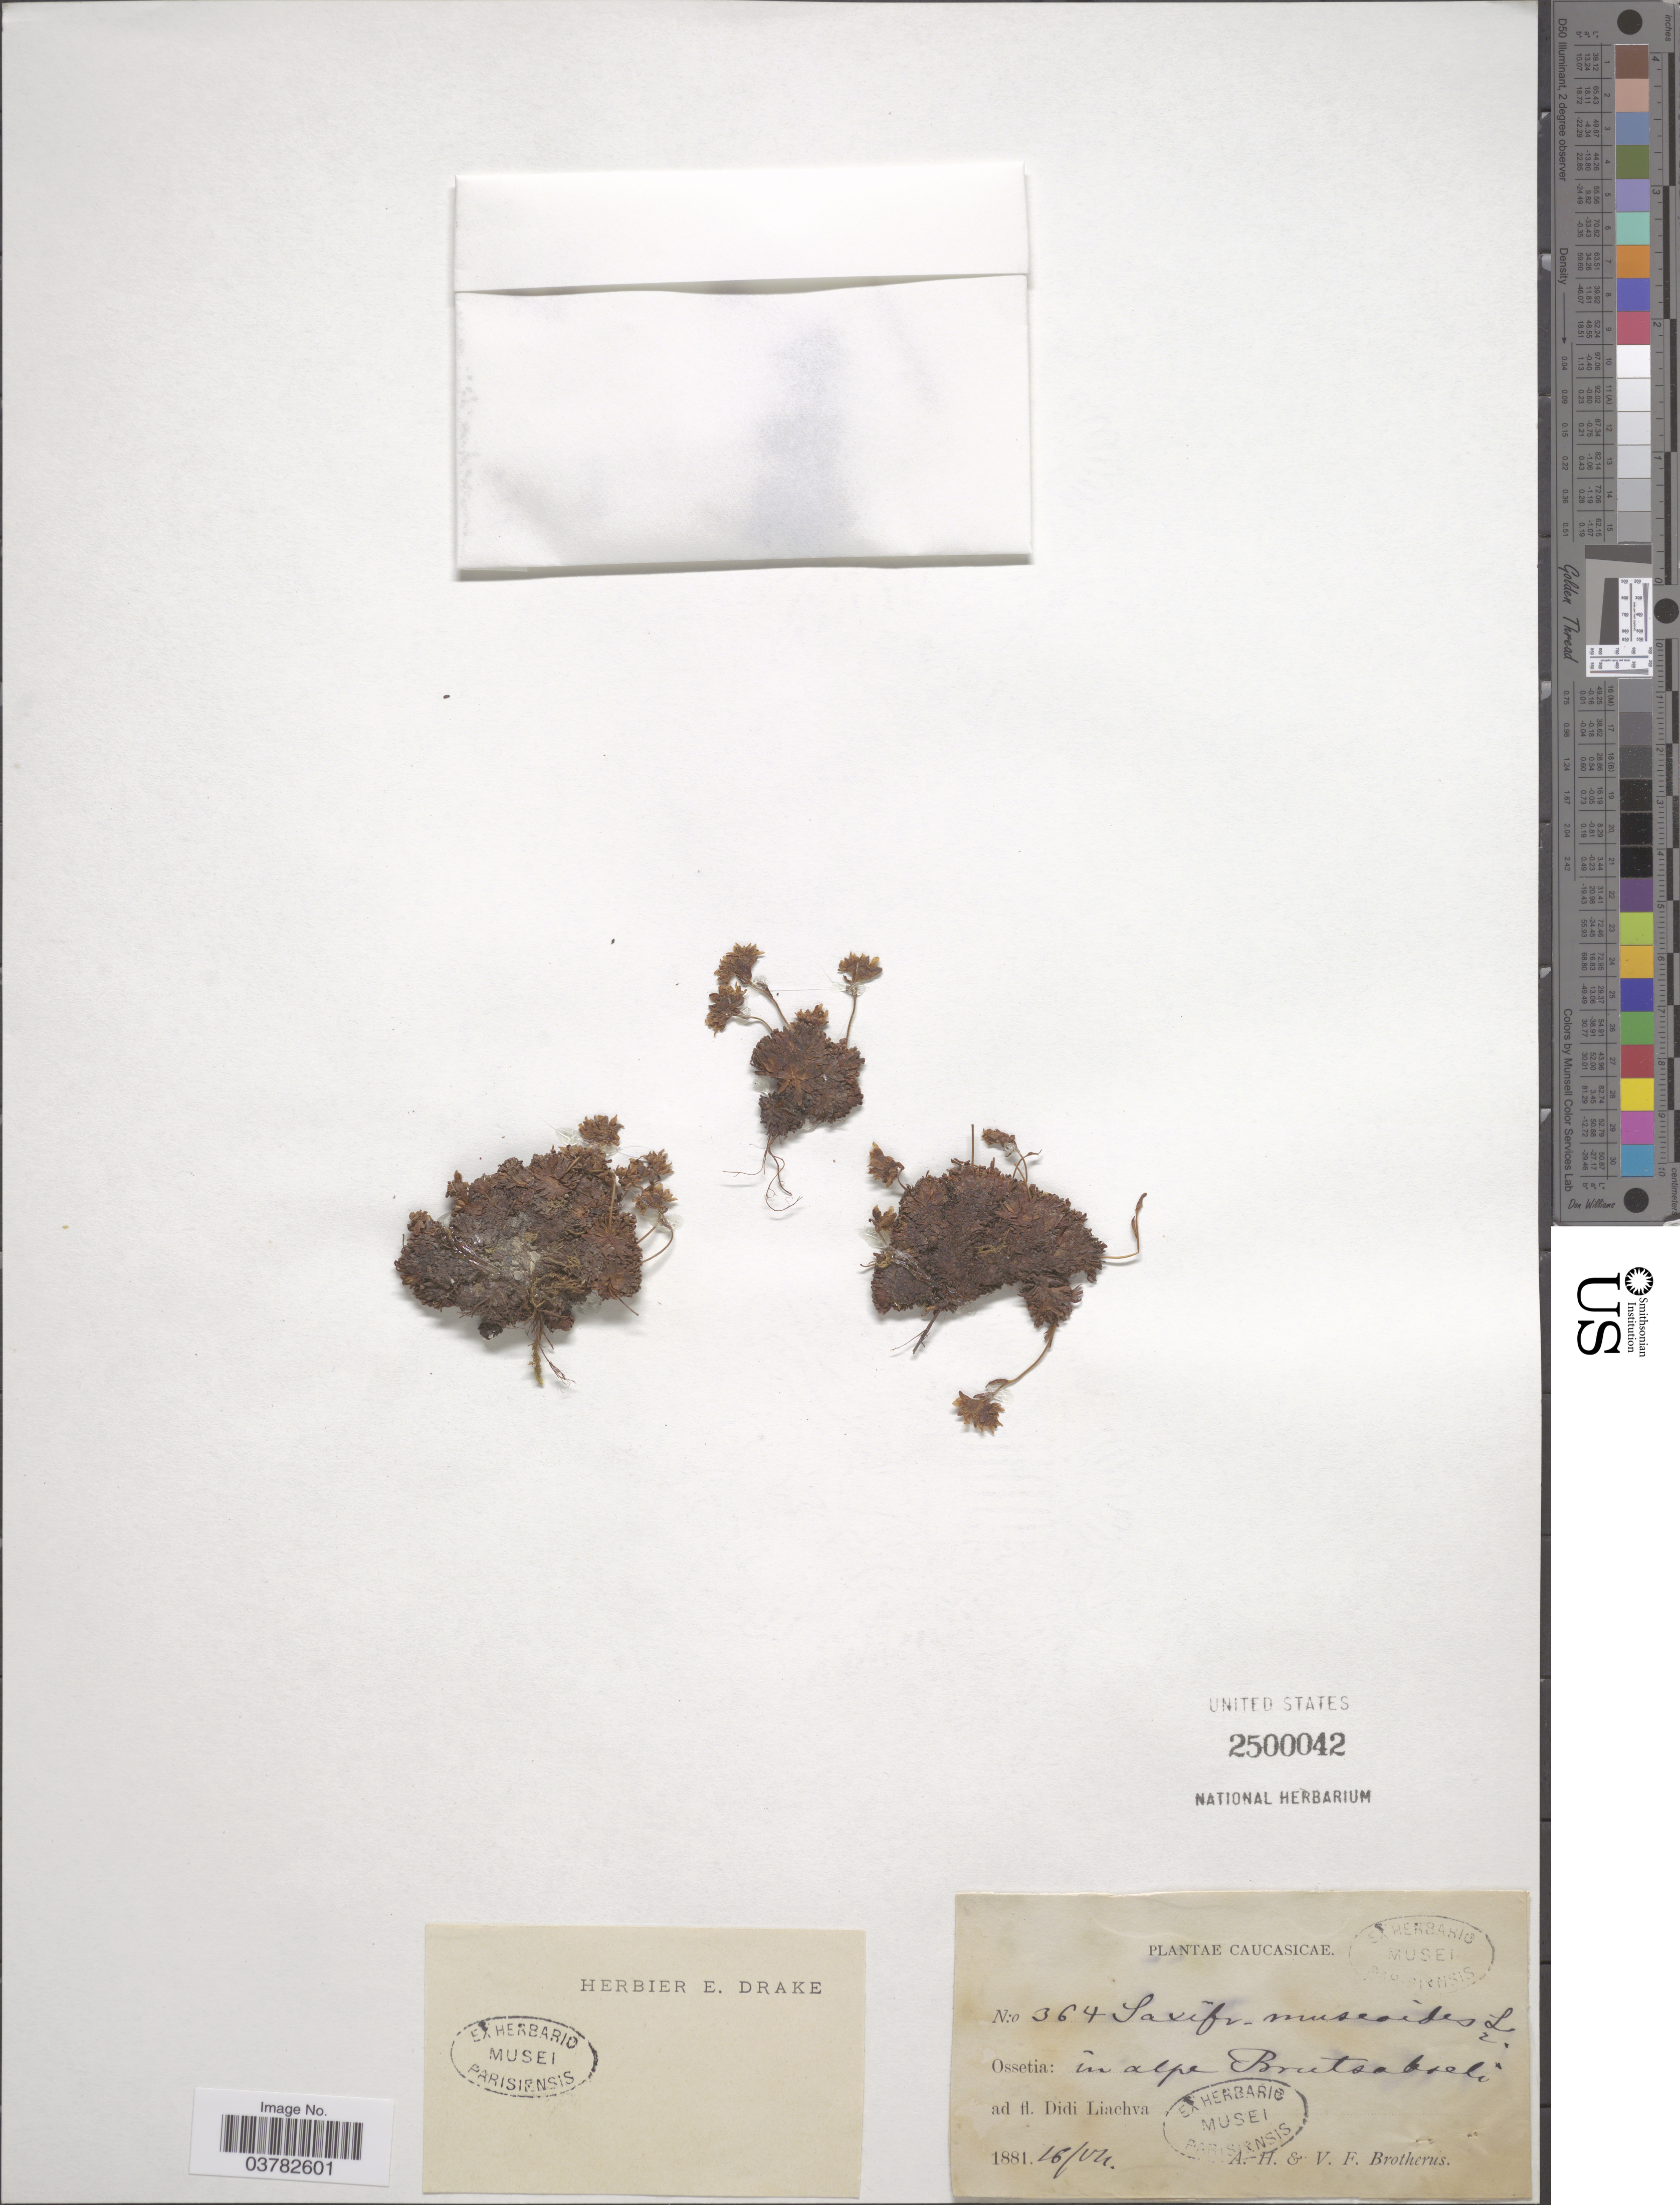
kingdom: Plantae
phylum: Tracheophyta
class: Magnoliopsida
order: Saxifragales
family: Saxifragaceae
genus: Saxifraga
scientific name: Saxifraga muscoides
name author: All.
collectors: A. Brotherus & V. F. Brotherus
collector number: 364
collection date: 1881-07-16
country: Georgia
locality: Caucasicae. Ossetia: in alpe Brutsabseli ad fl. Didi Liachva.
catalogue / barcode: US 2500042